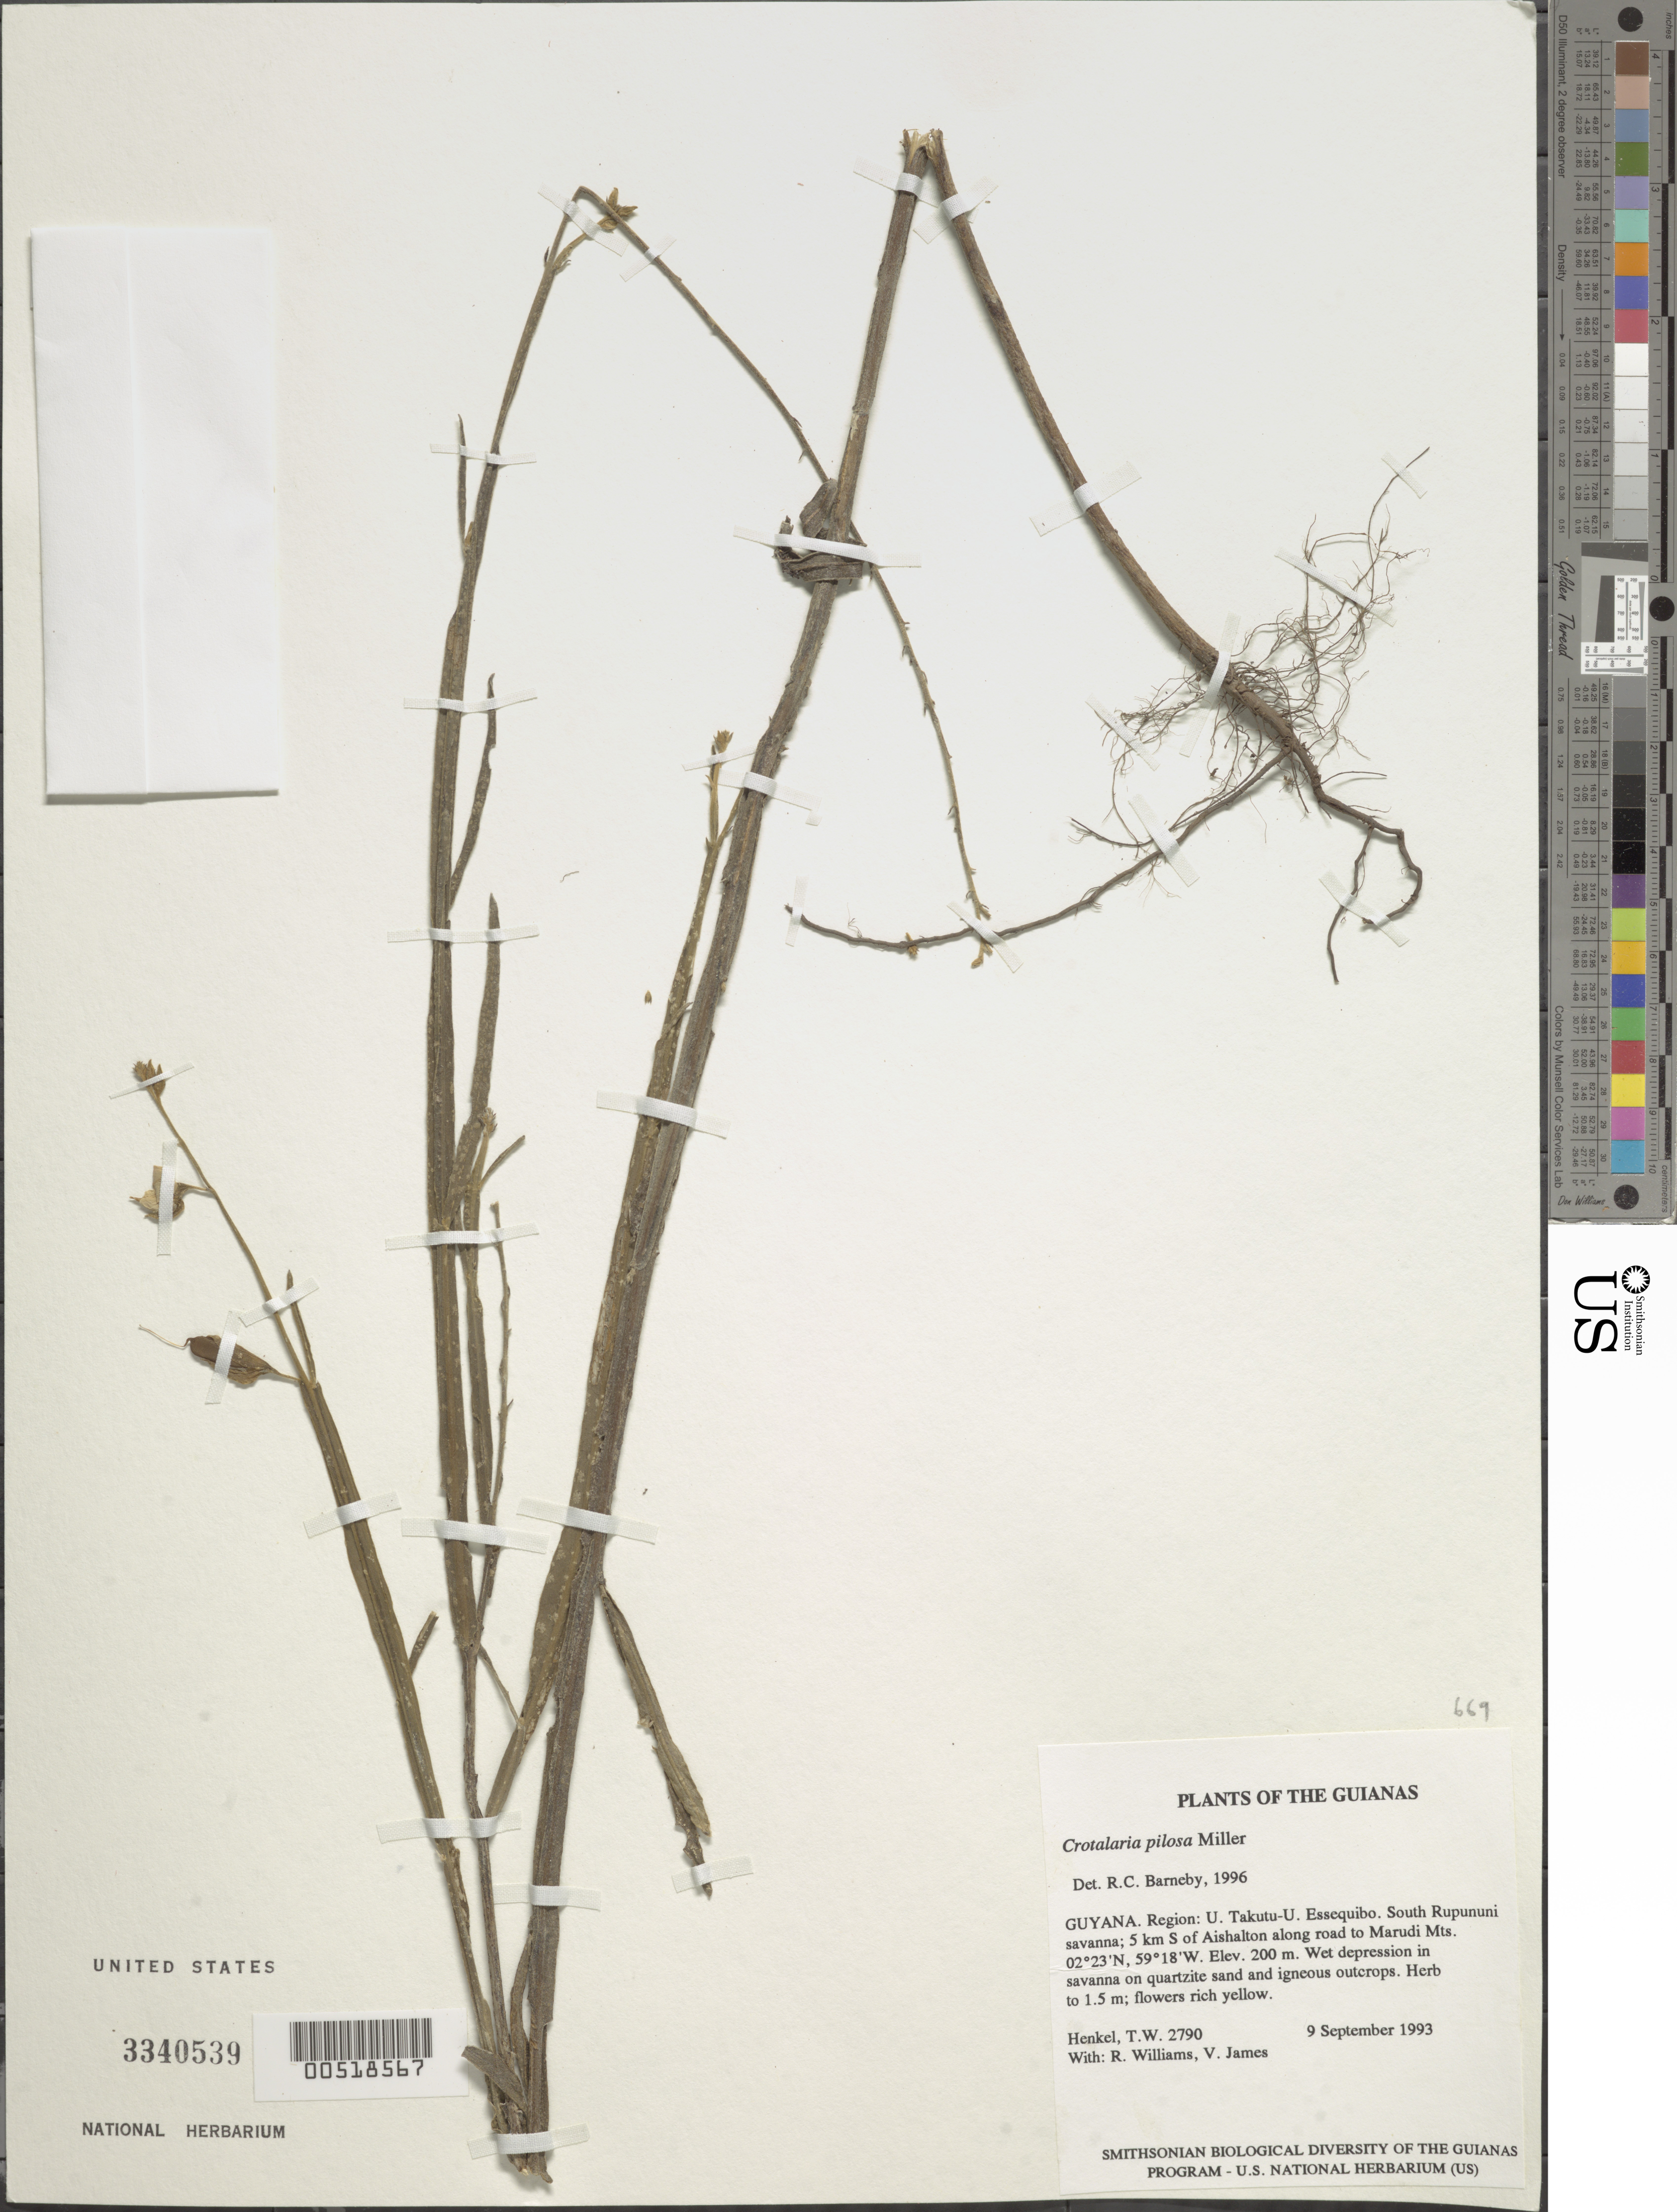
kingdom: Plantae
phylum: Tracheophyta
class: Magnoliopsida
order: Fabales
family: Fabaceae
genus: Crotalaria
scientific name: Crotalaria pilosa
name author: Mill.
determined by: Barneby, Rupert C., (NY)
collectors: T. Henkel, R. Williams & V. James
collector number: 2790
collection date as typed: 9 September 1993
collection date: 1993-09-09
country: Guyana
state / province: U. Takutu-U. Essequibo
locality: South Rupununi savanna; 5 km S of Aishalton along road to Marudi Mts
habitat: Wet depression in savanna on quartzite sand and igneous outcrops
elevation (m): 200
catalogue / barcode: US 3340539